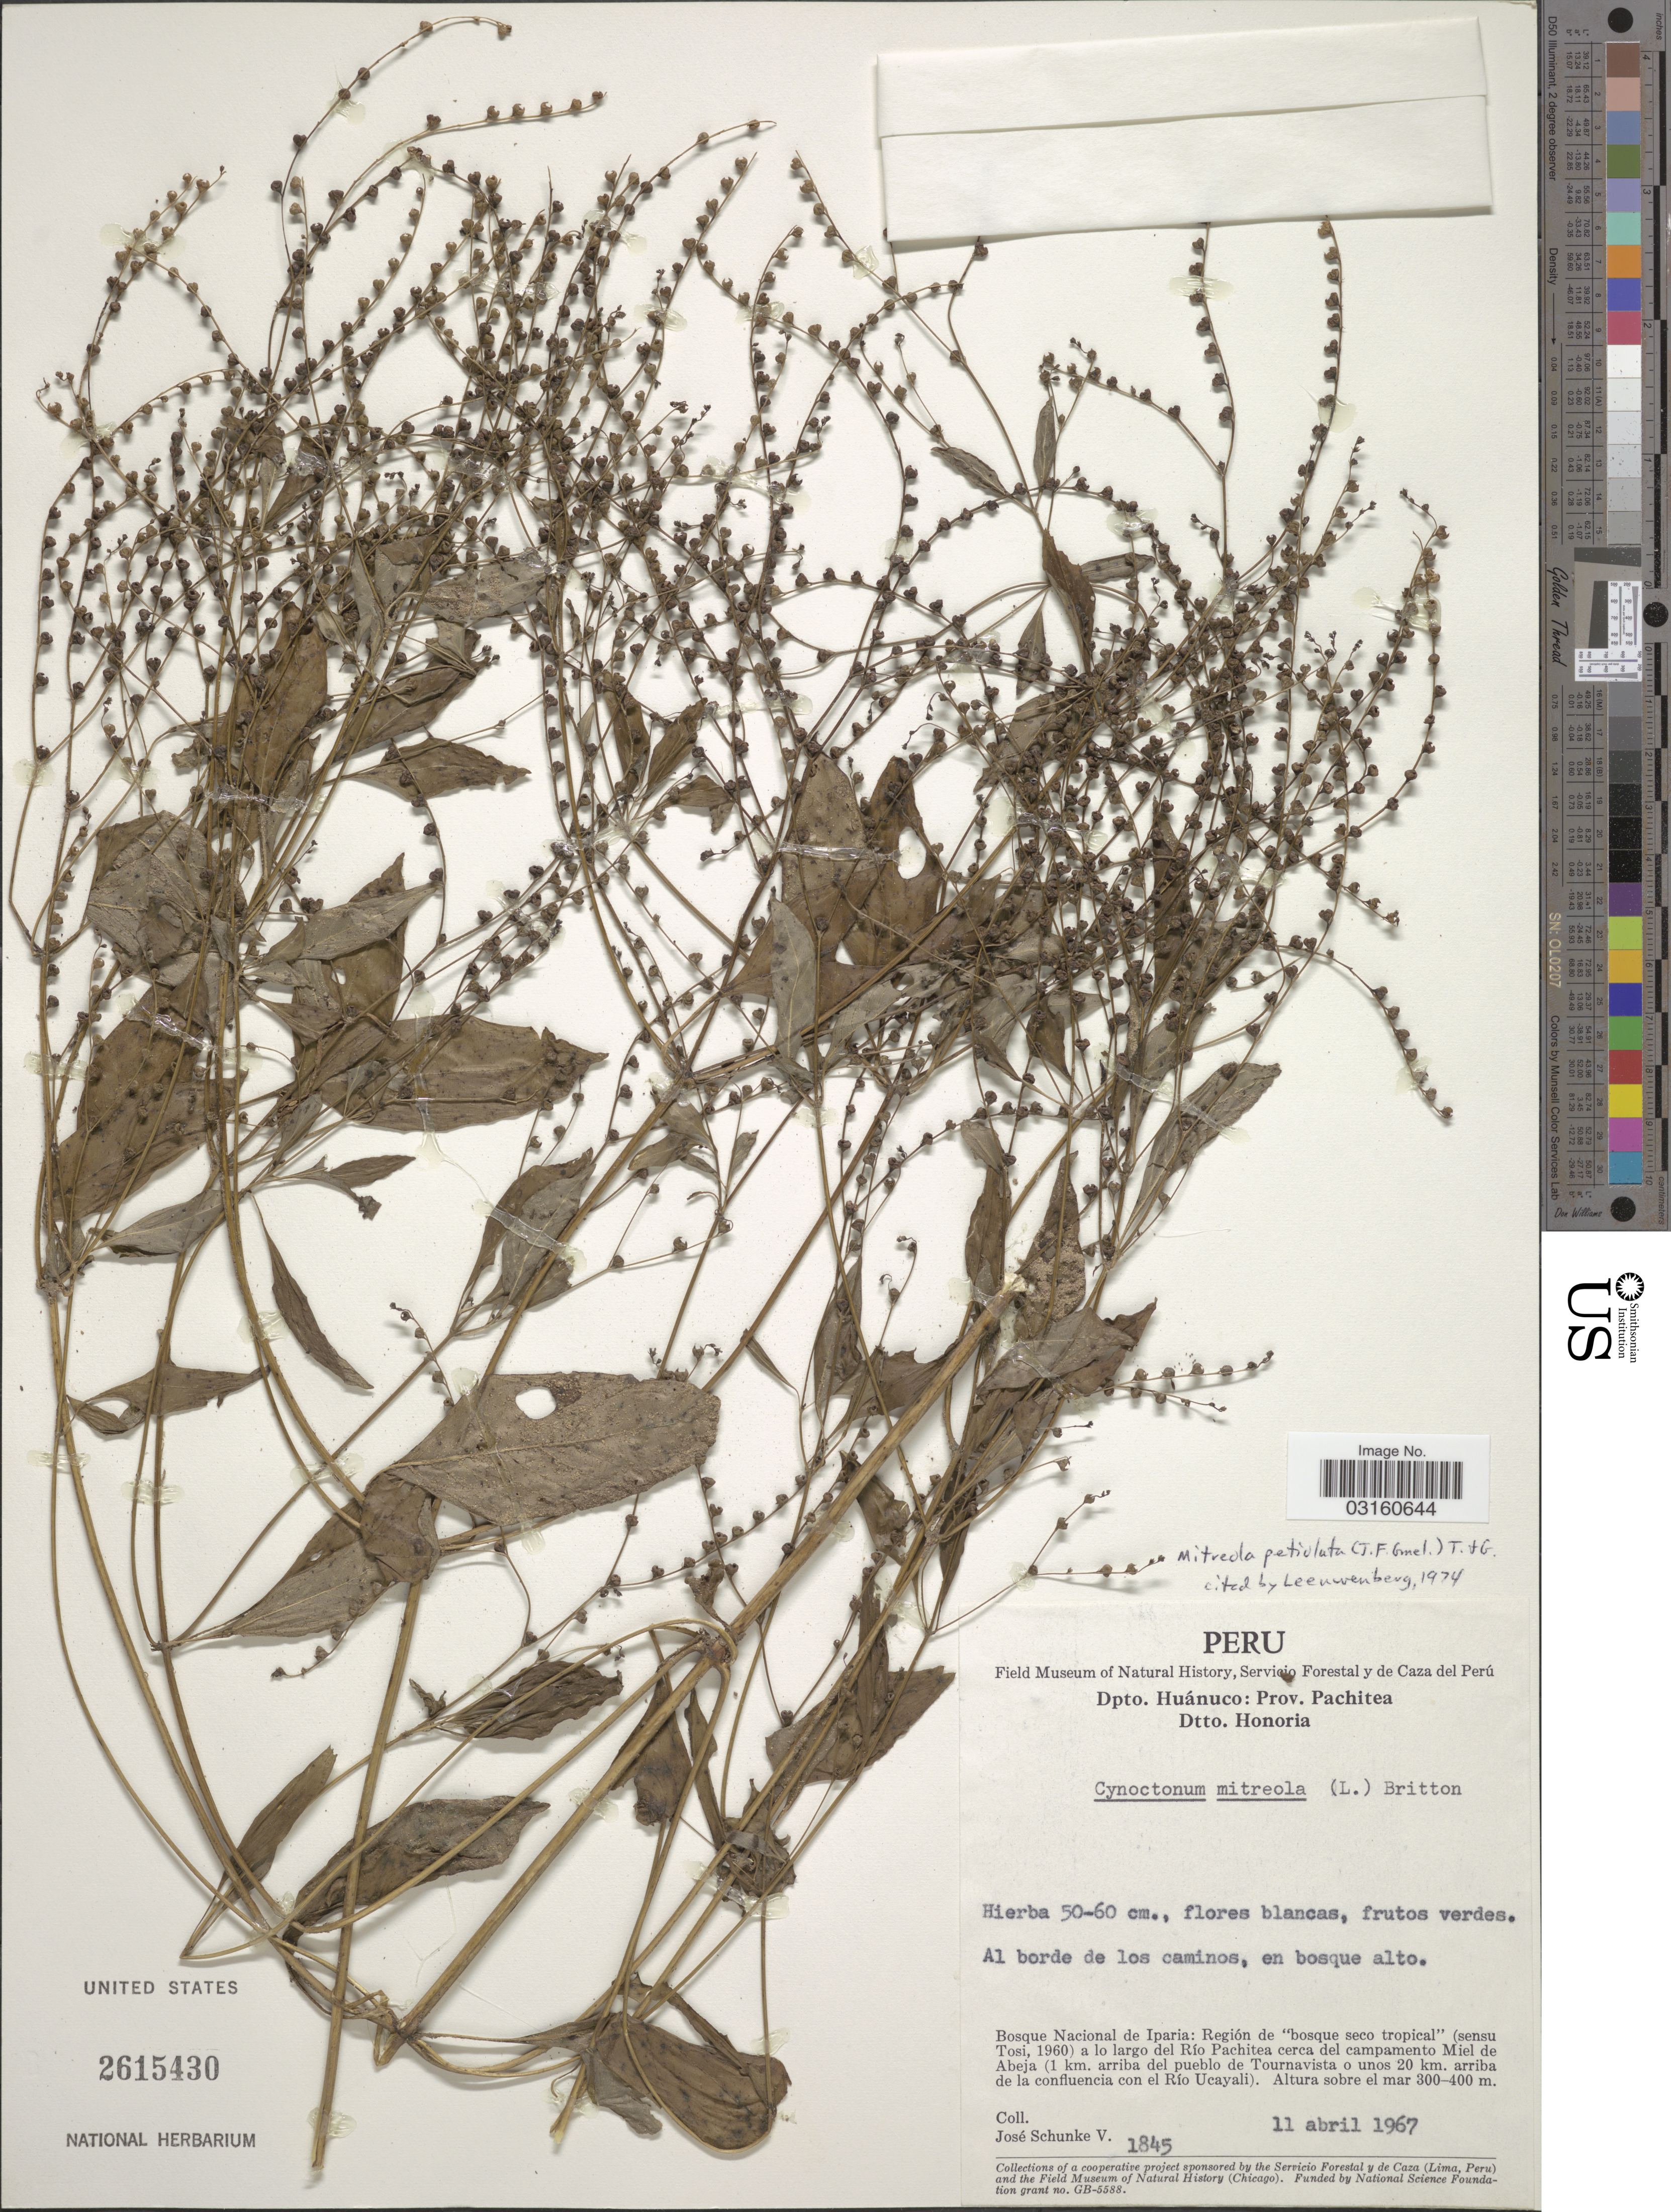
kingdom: Plantae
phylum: Tracheophyta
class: Magnoliopsida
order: Gentianales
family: Loganiaceae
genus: Mitreola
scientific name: Mitreola petiolata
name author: (J.F. Gmel.) Torr. & A. Gray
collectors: J. Schunke Vigo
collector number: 1845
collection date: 1967-04-11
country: Peru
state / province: Huánuco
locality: Dpto. Huánuco: Prov. Pachitea. Dtto. Honoria. Bosque Nacional de Iparia: Región de "bosque seco tropical" (sensu Tosi, 1960) a lo largo del Río Pachitea cerca del campamento Miel de Abeja (1 km. arriba del pueblo de Tournavista o unos 20 km. arriba de la confluencia con el Río Ucayali).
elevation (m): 300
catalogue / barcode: US 2615430